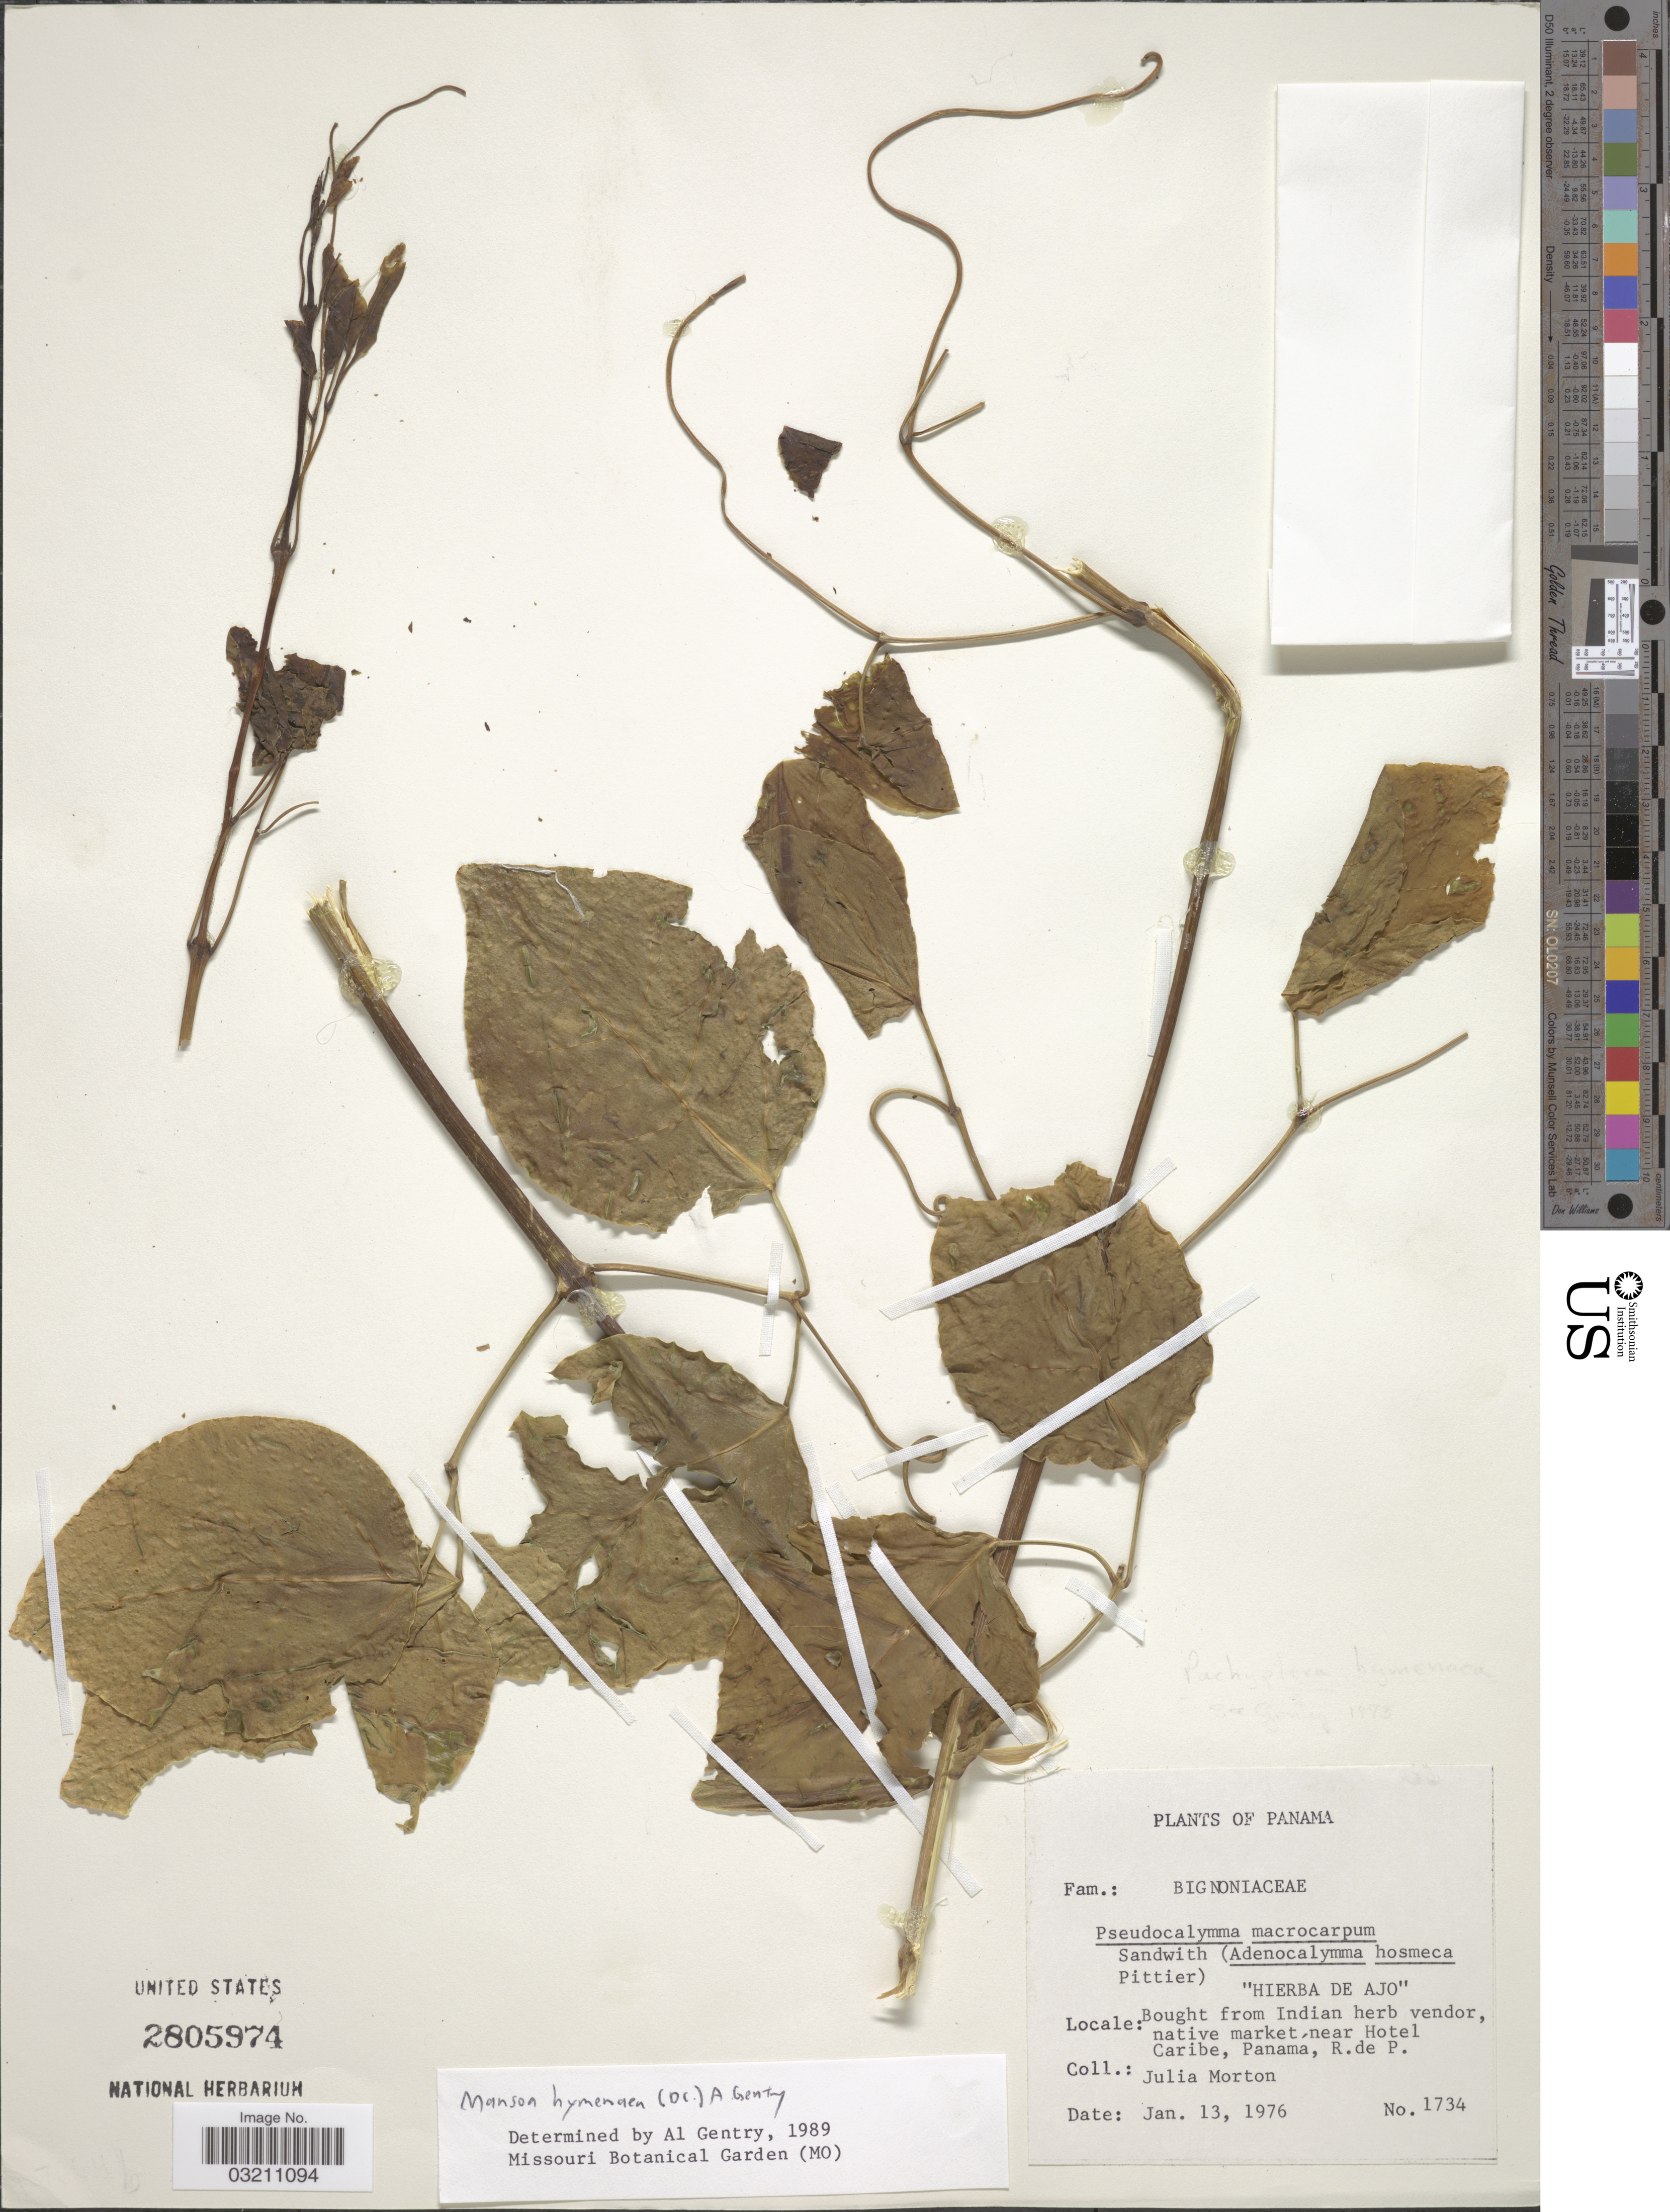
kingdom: Plantae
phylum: Tracheophyta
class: Magnoliopsida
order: Lamiales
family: Bignoniaceae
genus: Mansoa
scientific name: Mansoa hymenaea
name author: (DC.) A.H. Gentry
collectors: J. Morton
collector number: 1734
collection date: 1976-01-13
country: Panama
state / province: Panamá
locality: Native market, near Hotel Caribe, Panama, R. de P.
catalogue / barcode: US 2805974